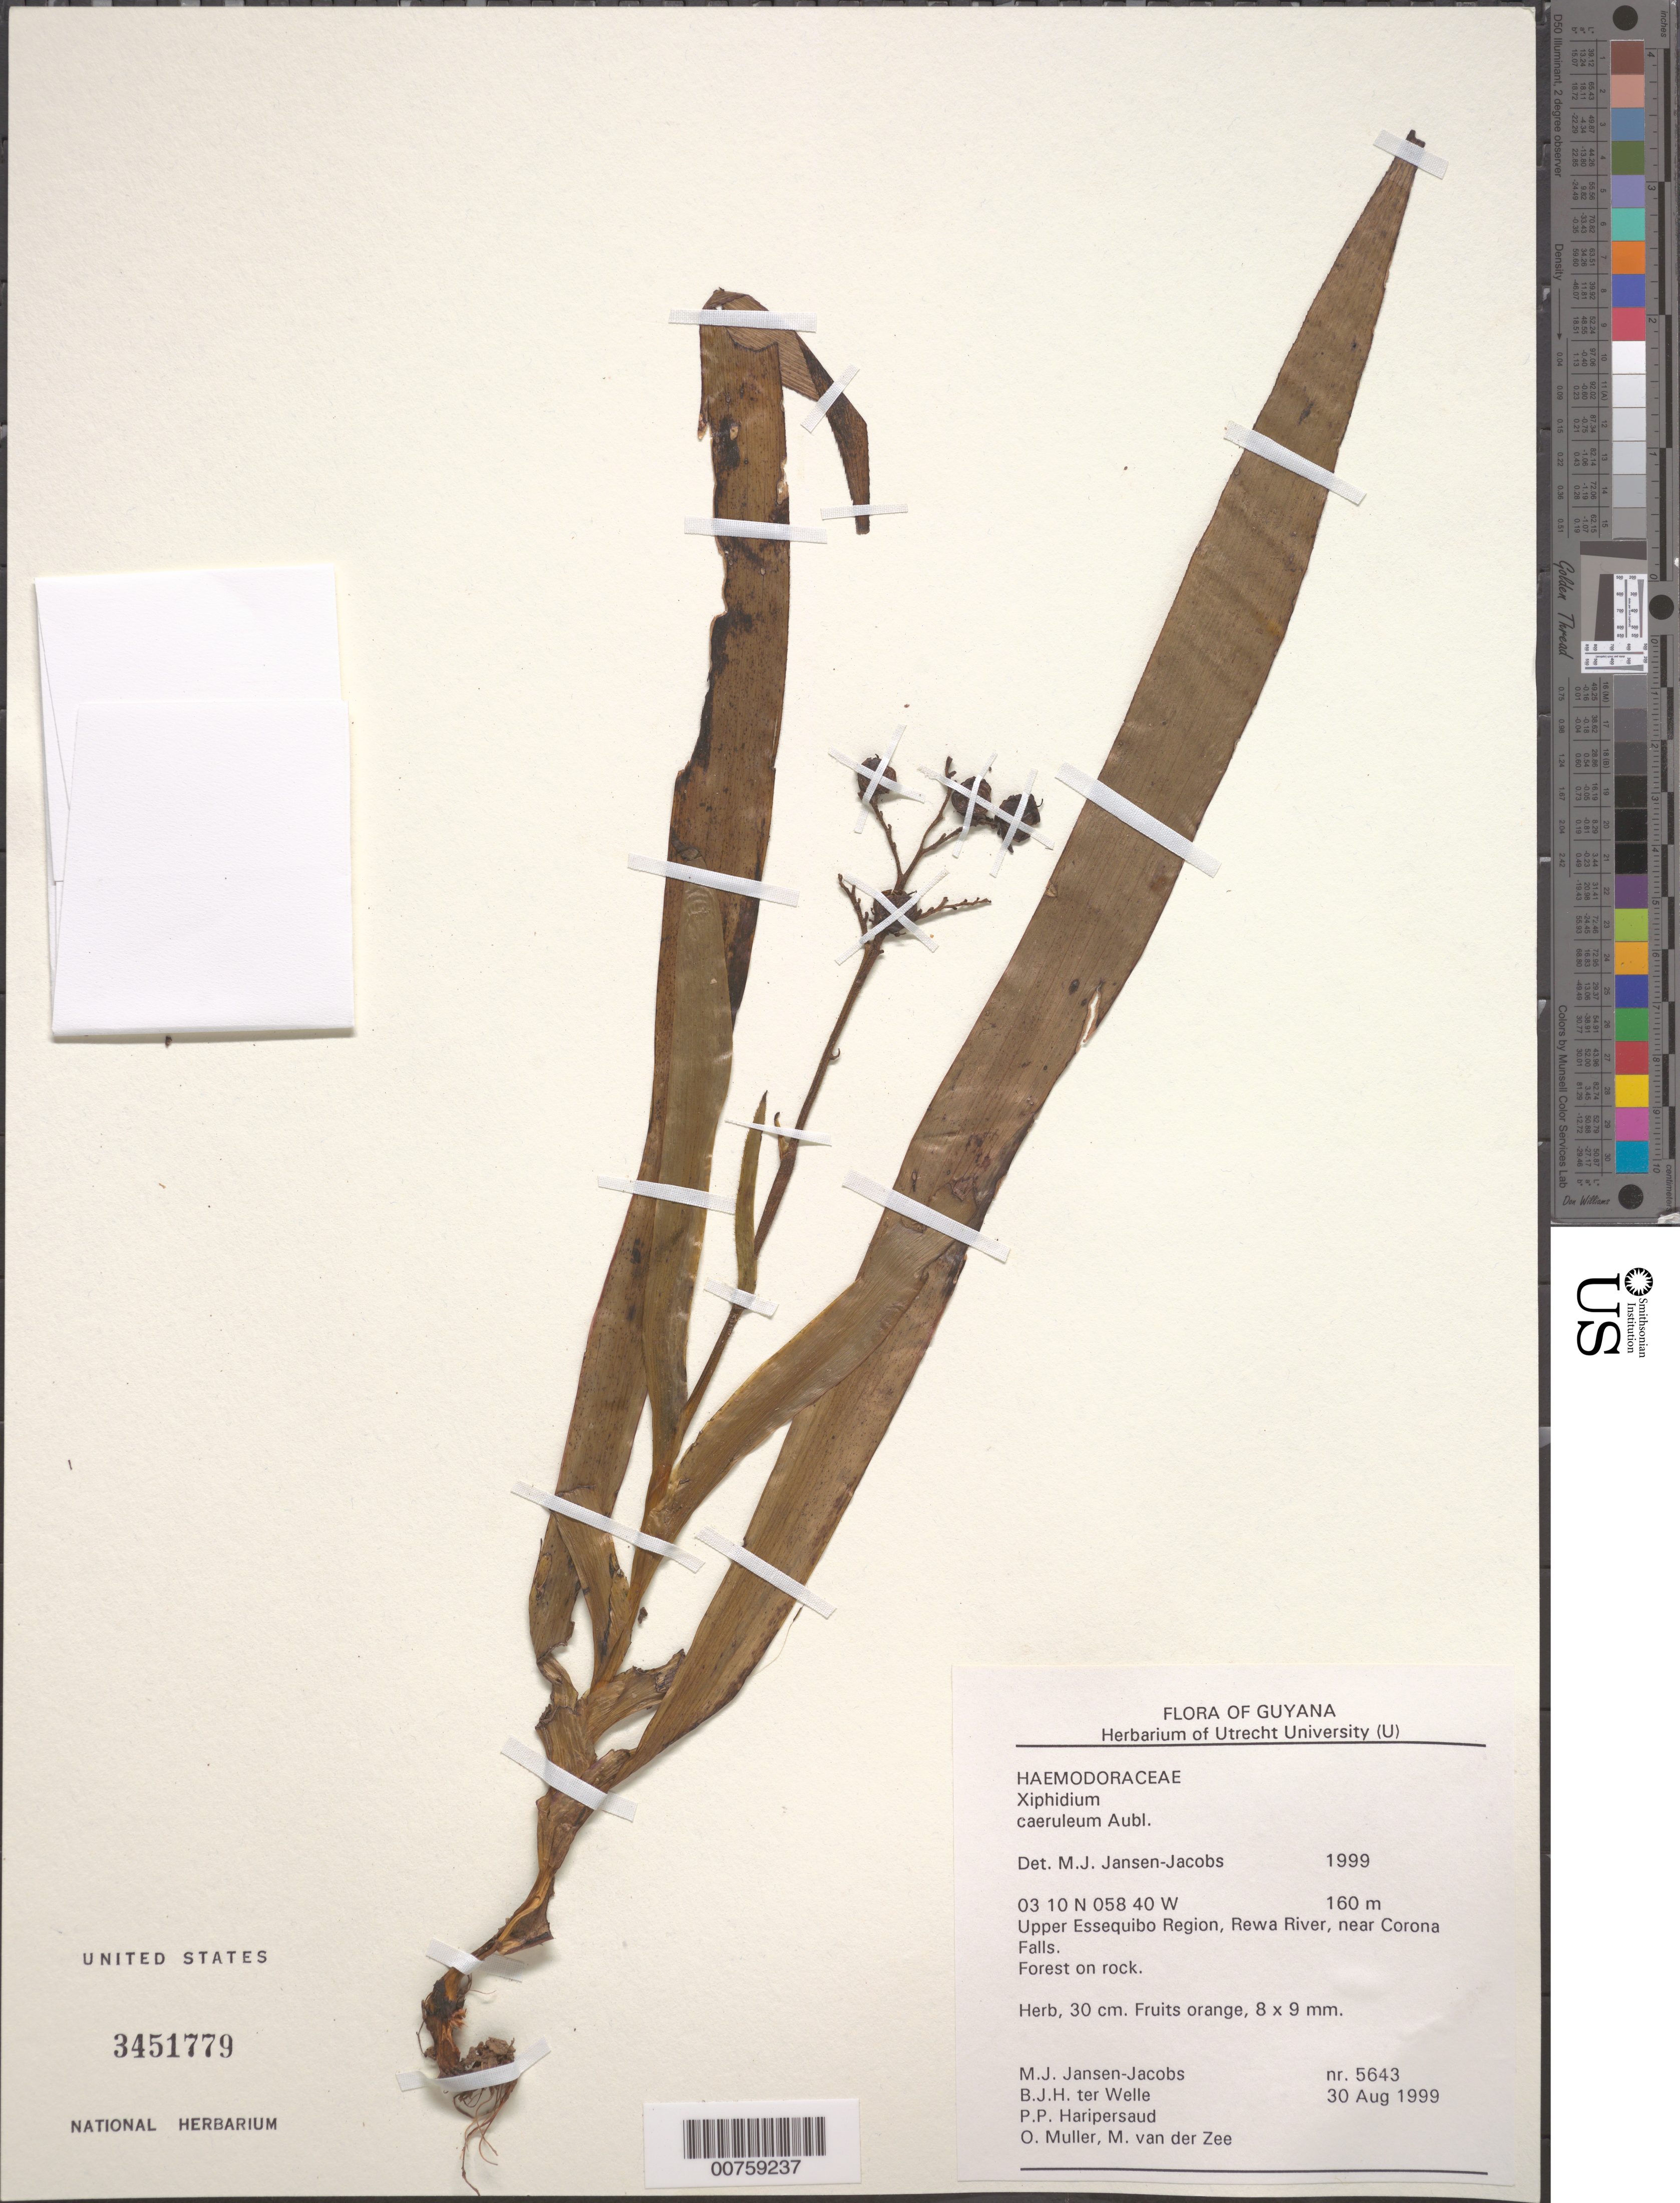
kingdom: Plantae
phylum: Tracheophyta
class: Liliopsida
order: Commelinales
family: Haemodoraceae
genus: Xiphidium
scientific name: Xiphidium caeruleum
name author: Aubl.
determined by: Jansen-Jacobs, M. J., (U), Nationaal Herbarium Nederland, Utrecht University branch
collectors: M. J. Jansen-Jacobs, B. Welle, P. Haripersaud, O. Muller & M. van der Zee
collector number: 5643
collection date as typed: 30-Aug-99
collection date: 1999-08-30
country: Guyana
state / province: U. Takutu-U. Essequibo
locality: Rewa River, near Corona Falls, Upper Essequibo Region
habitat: Forest on rock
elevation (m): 160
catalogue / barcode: US 3451779